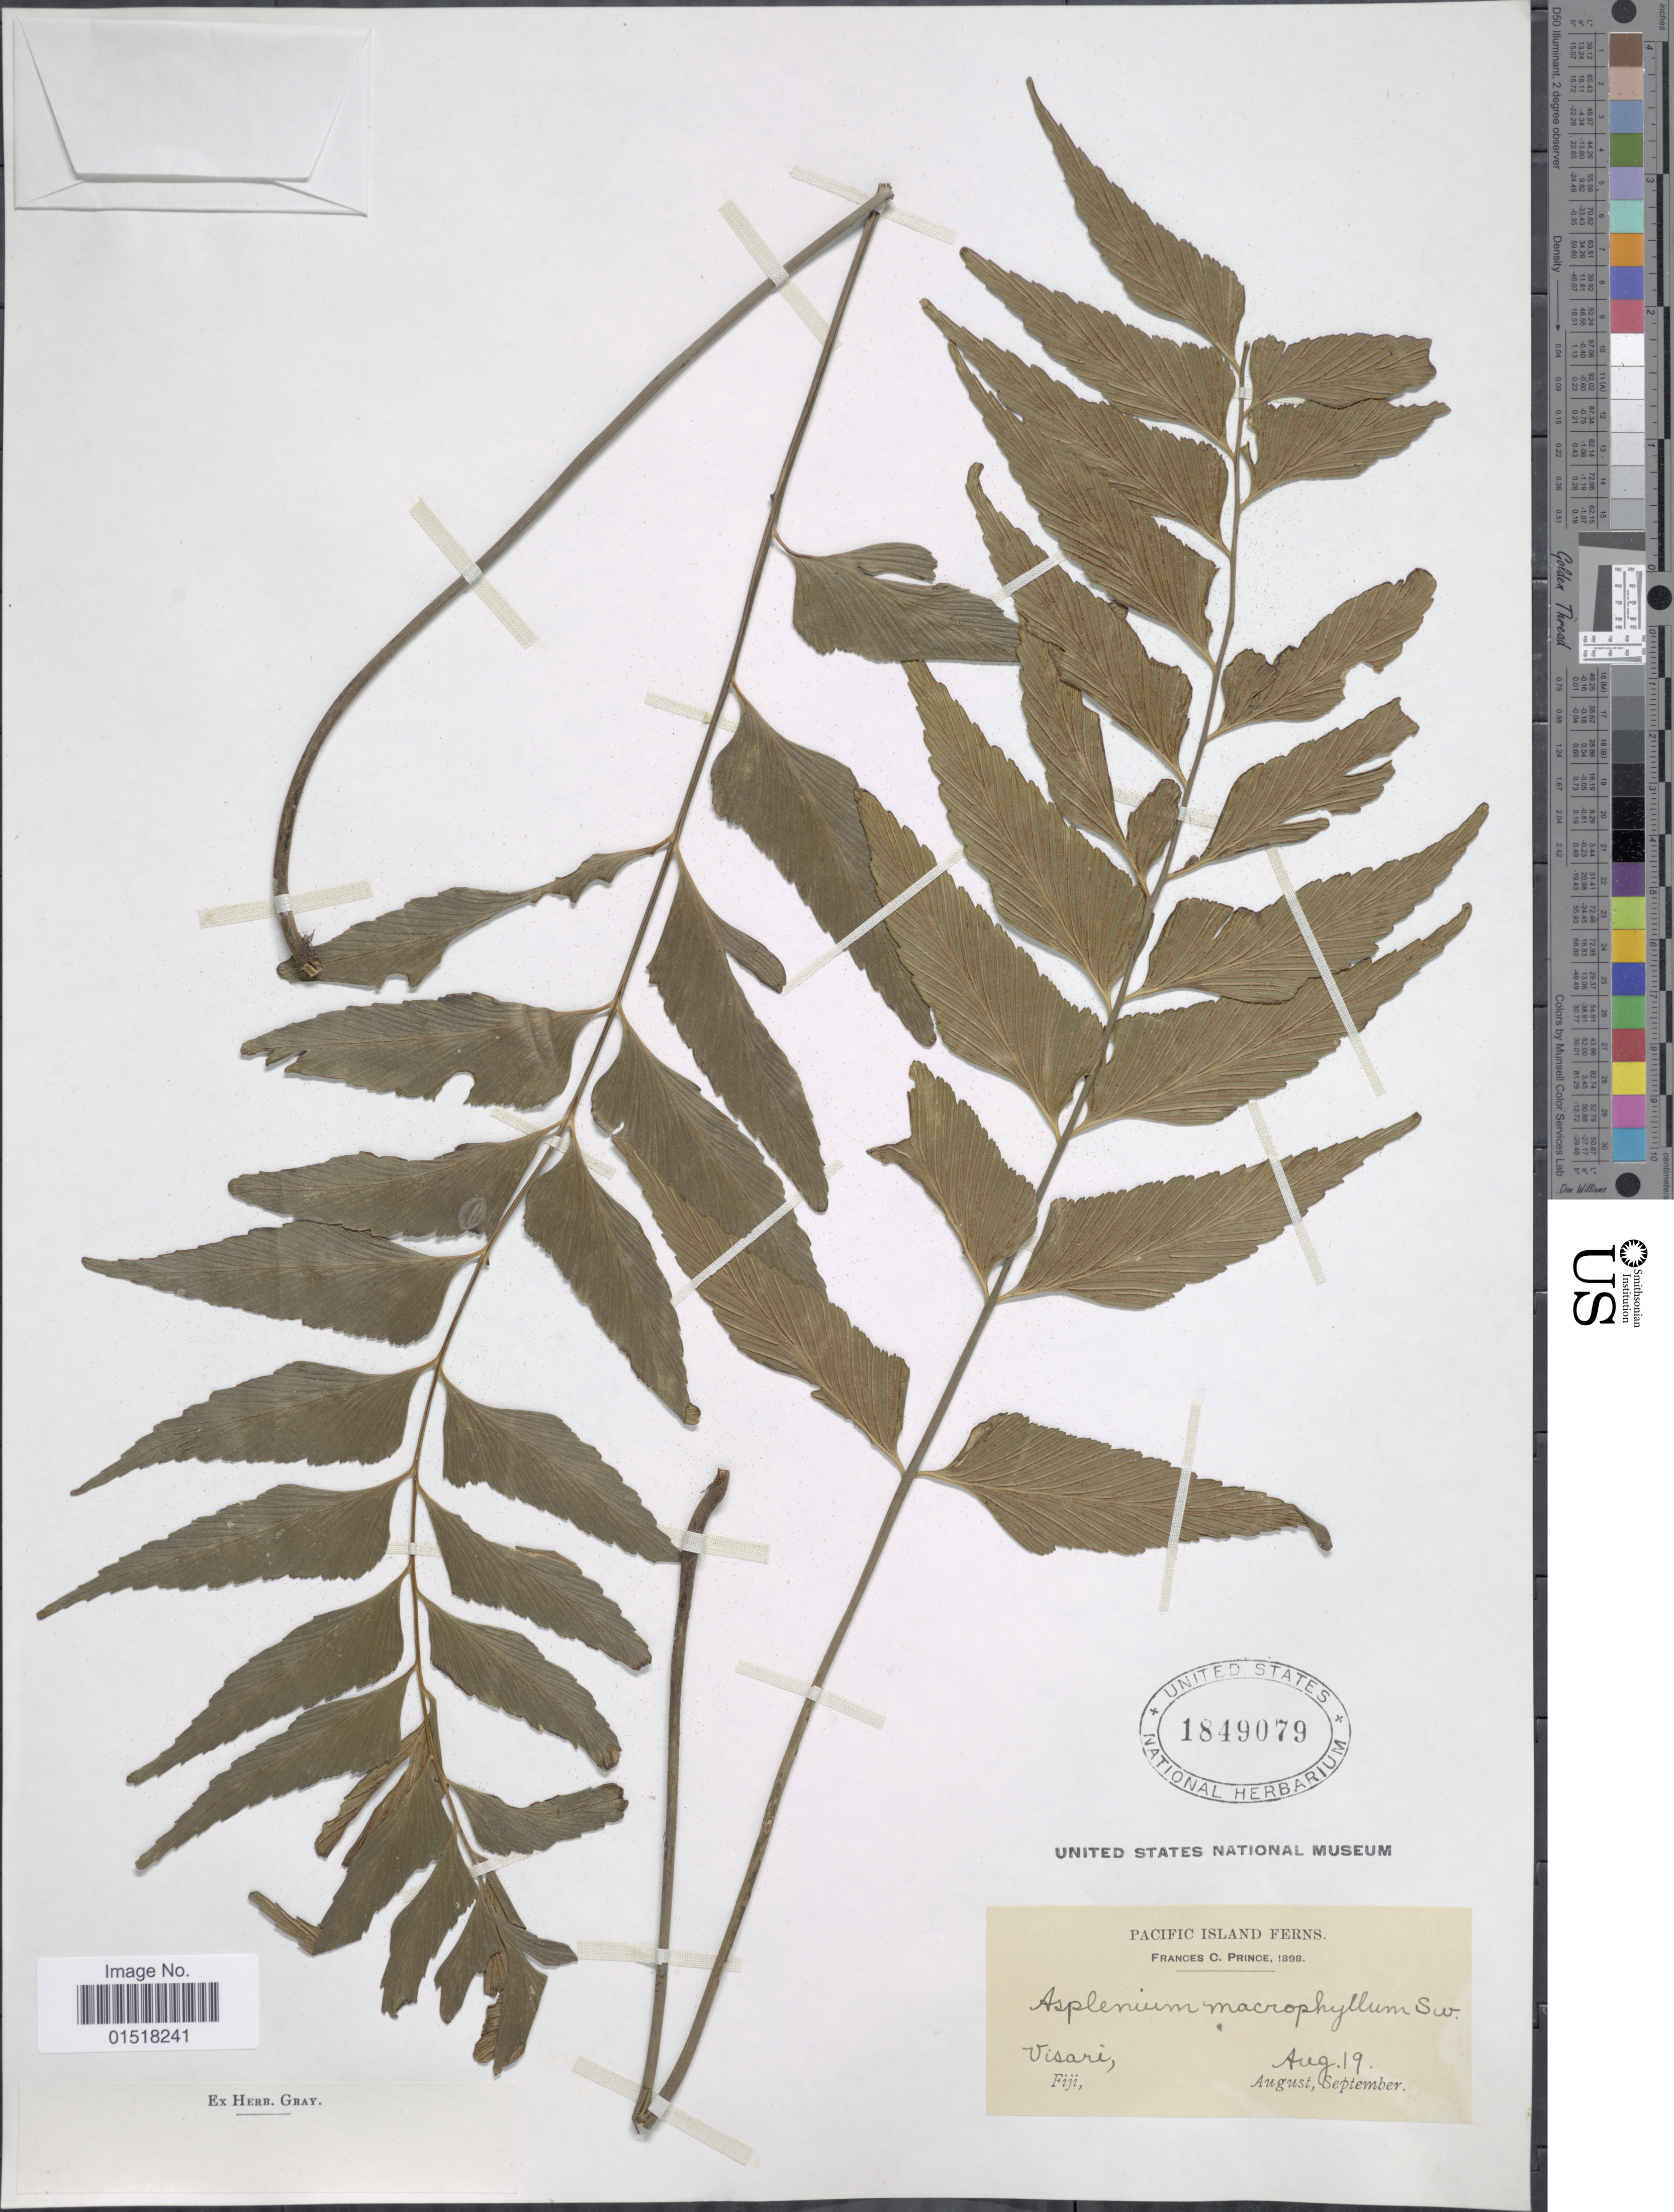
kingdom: Plantae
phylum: Tracheophyta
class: Polypodiopsida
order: Polypodiales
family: Aspleniaceae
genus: Asplenium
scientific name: Asplenium polyodon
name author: G. Forst.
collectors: F. Prince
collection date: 1898-08-19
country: Fiji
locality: Pacific Island Ferns. Visari.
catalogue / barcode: US 1849079